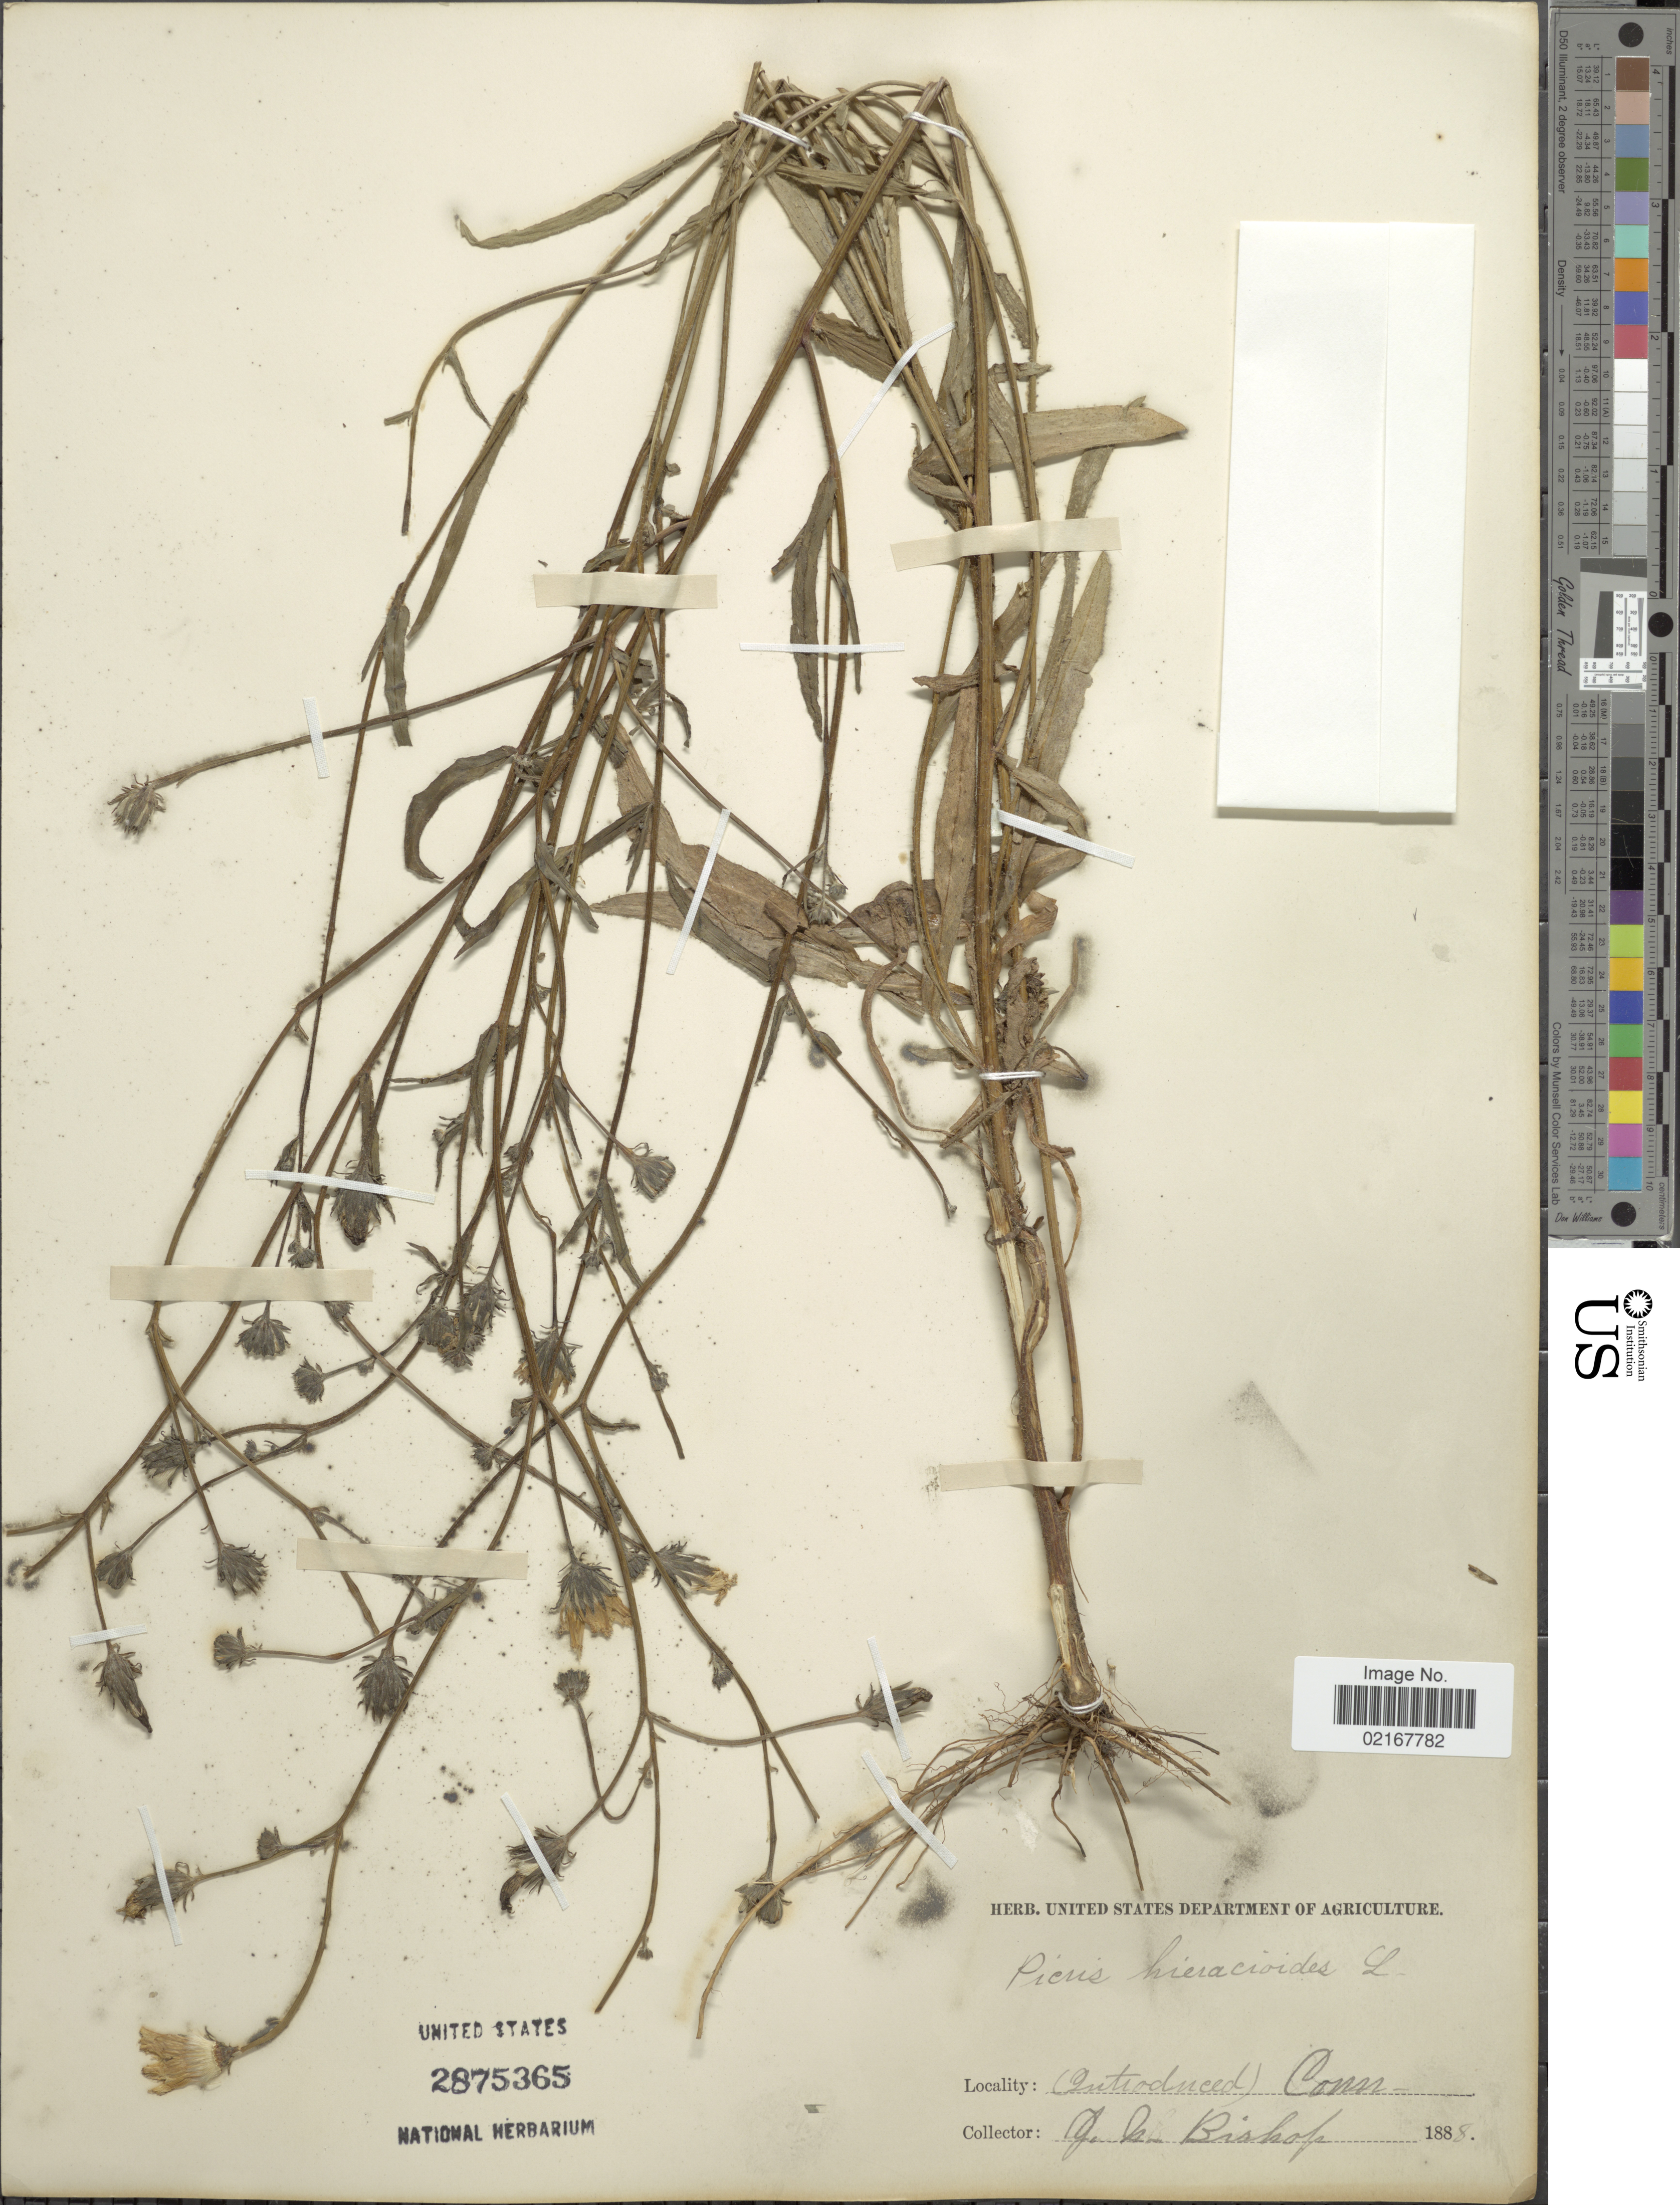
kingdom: Plantae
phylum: Tracheophyta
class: Magnoliopsida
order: Asterales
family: Asteraceae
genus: Picris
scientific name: Picris hieracioides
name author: L.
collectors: J. Bishop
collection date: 1888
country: United States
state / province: Connecticut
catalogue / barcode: US 2875365